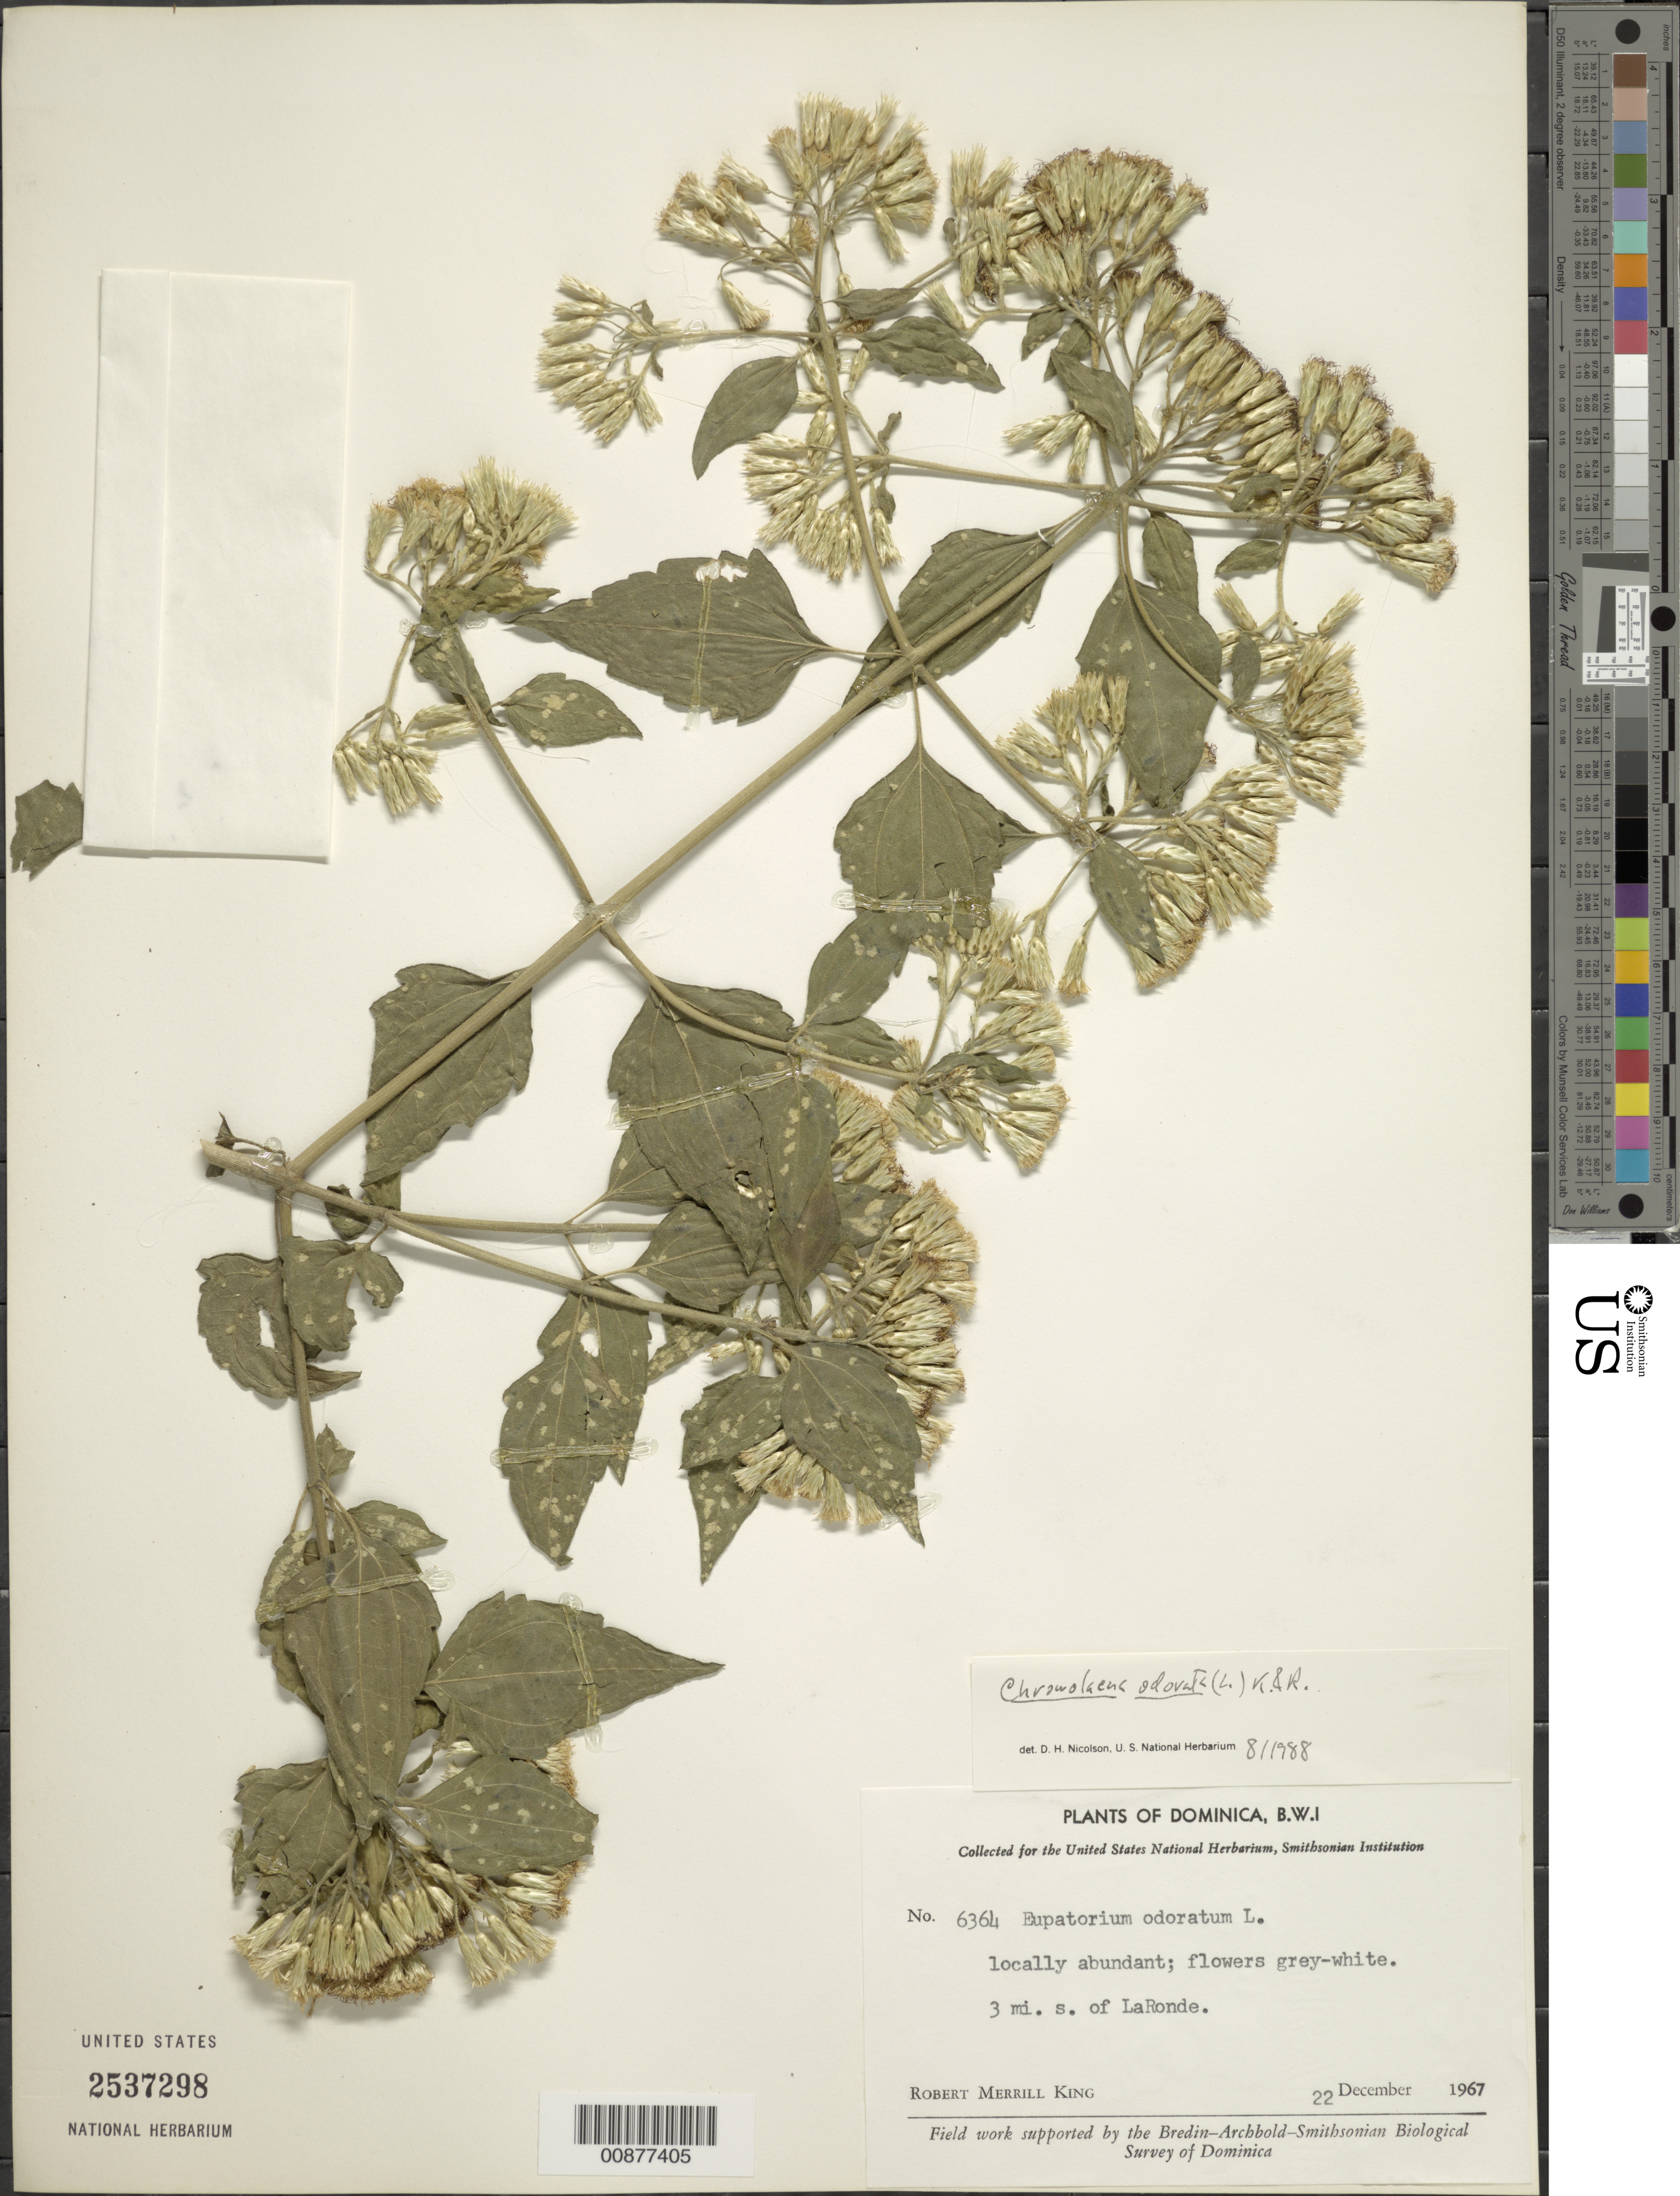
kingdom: Plantae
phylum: Tracheophyta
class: Magnoliopsida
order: Asterales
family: Asteraceae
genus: Chromolaena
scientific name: Chromolaena odorata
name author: (L.) R.M. King & H. Rob.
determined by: Nicolson, Dan H.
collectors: R. M. King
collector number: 6364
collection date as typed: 22 Dec 1967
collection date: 1967-12-22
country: Dominica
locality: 3 mi. south of LaRonde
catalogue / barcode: US 2537298